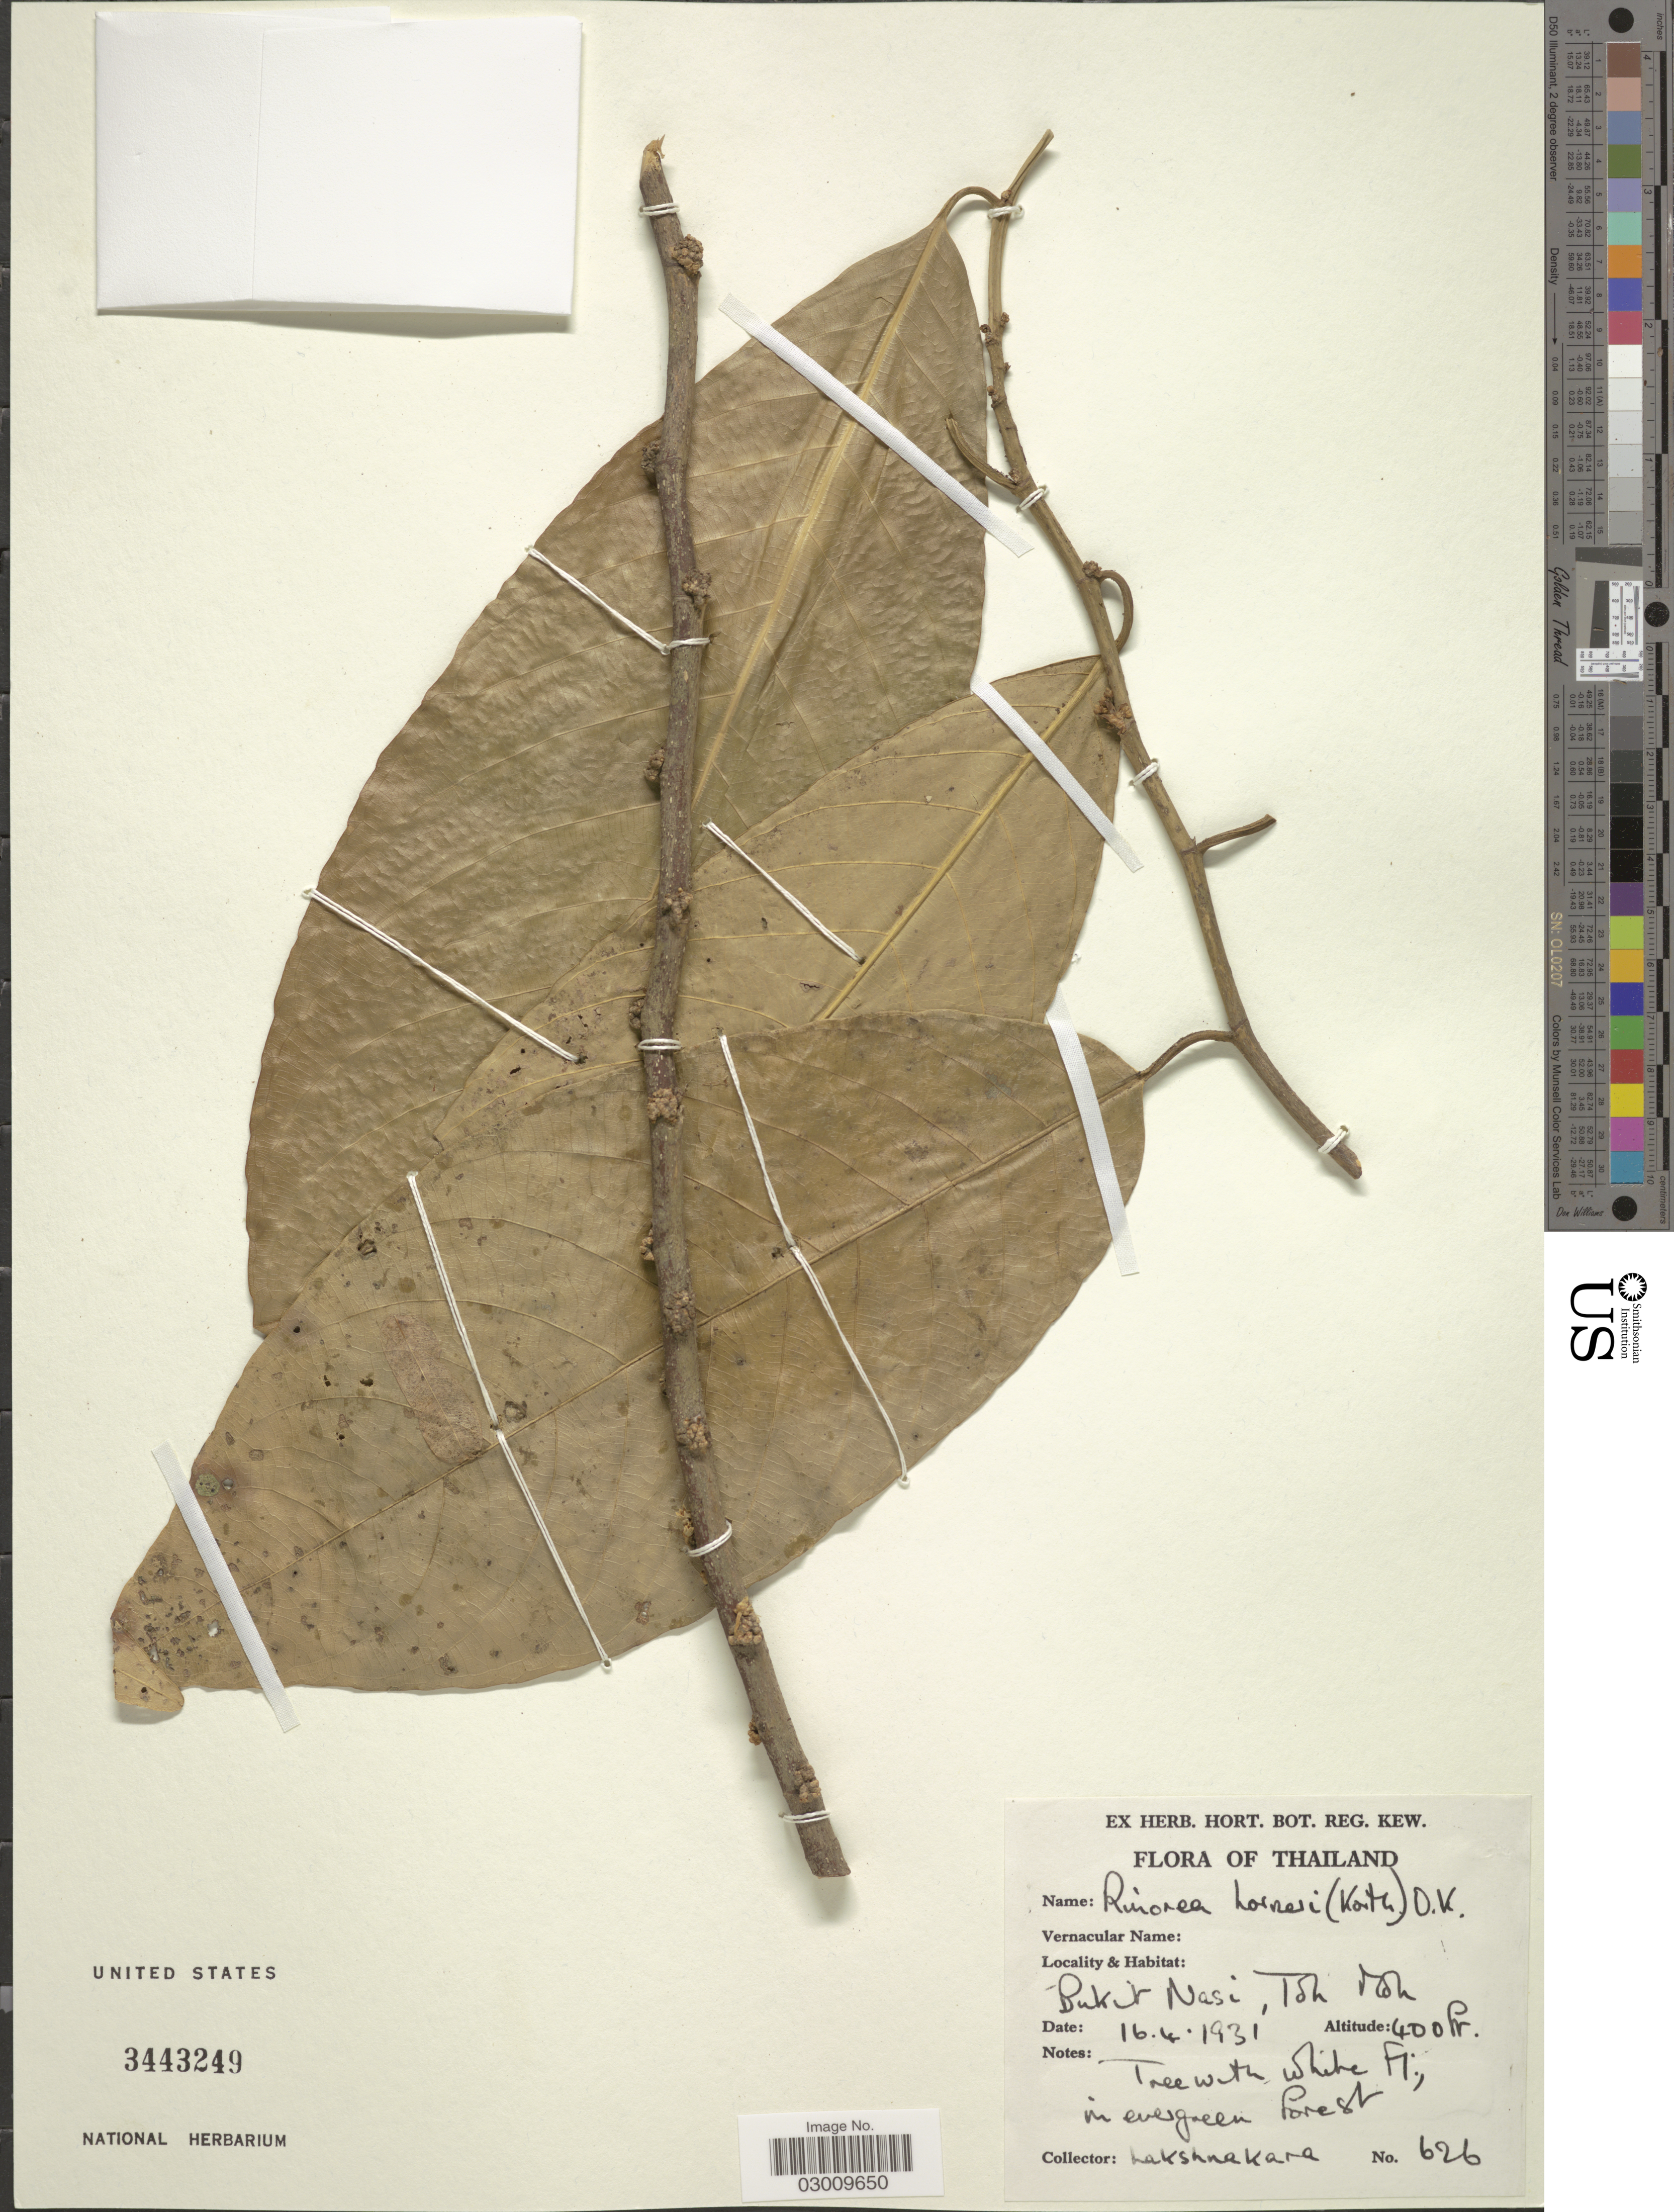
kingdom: Plantae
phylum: Tracheophyta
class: Magnoliopsida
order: Malpighiales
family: Violaceae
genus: Rinorea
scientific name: Rinorea horneri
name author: (Korth.) Kuntze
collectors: Lakshnakara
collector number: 626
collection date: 1931-04-16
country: Thailand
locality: Bukit Nasi, Toh Moh.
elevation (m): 122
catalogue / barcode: US 3443249